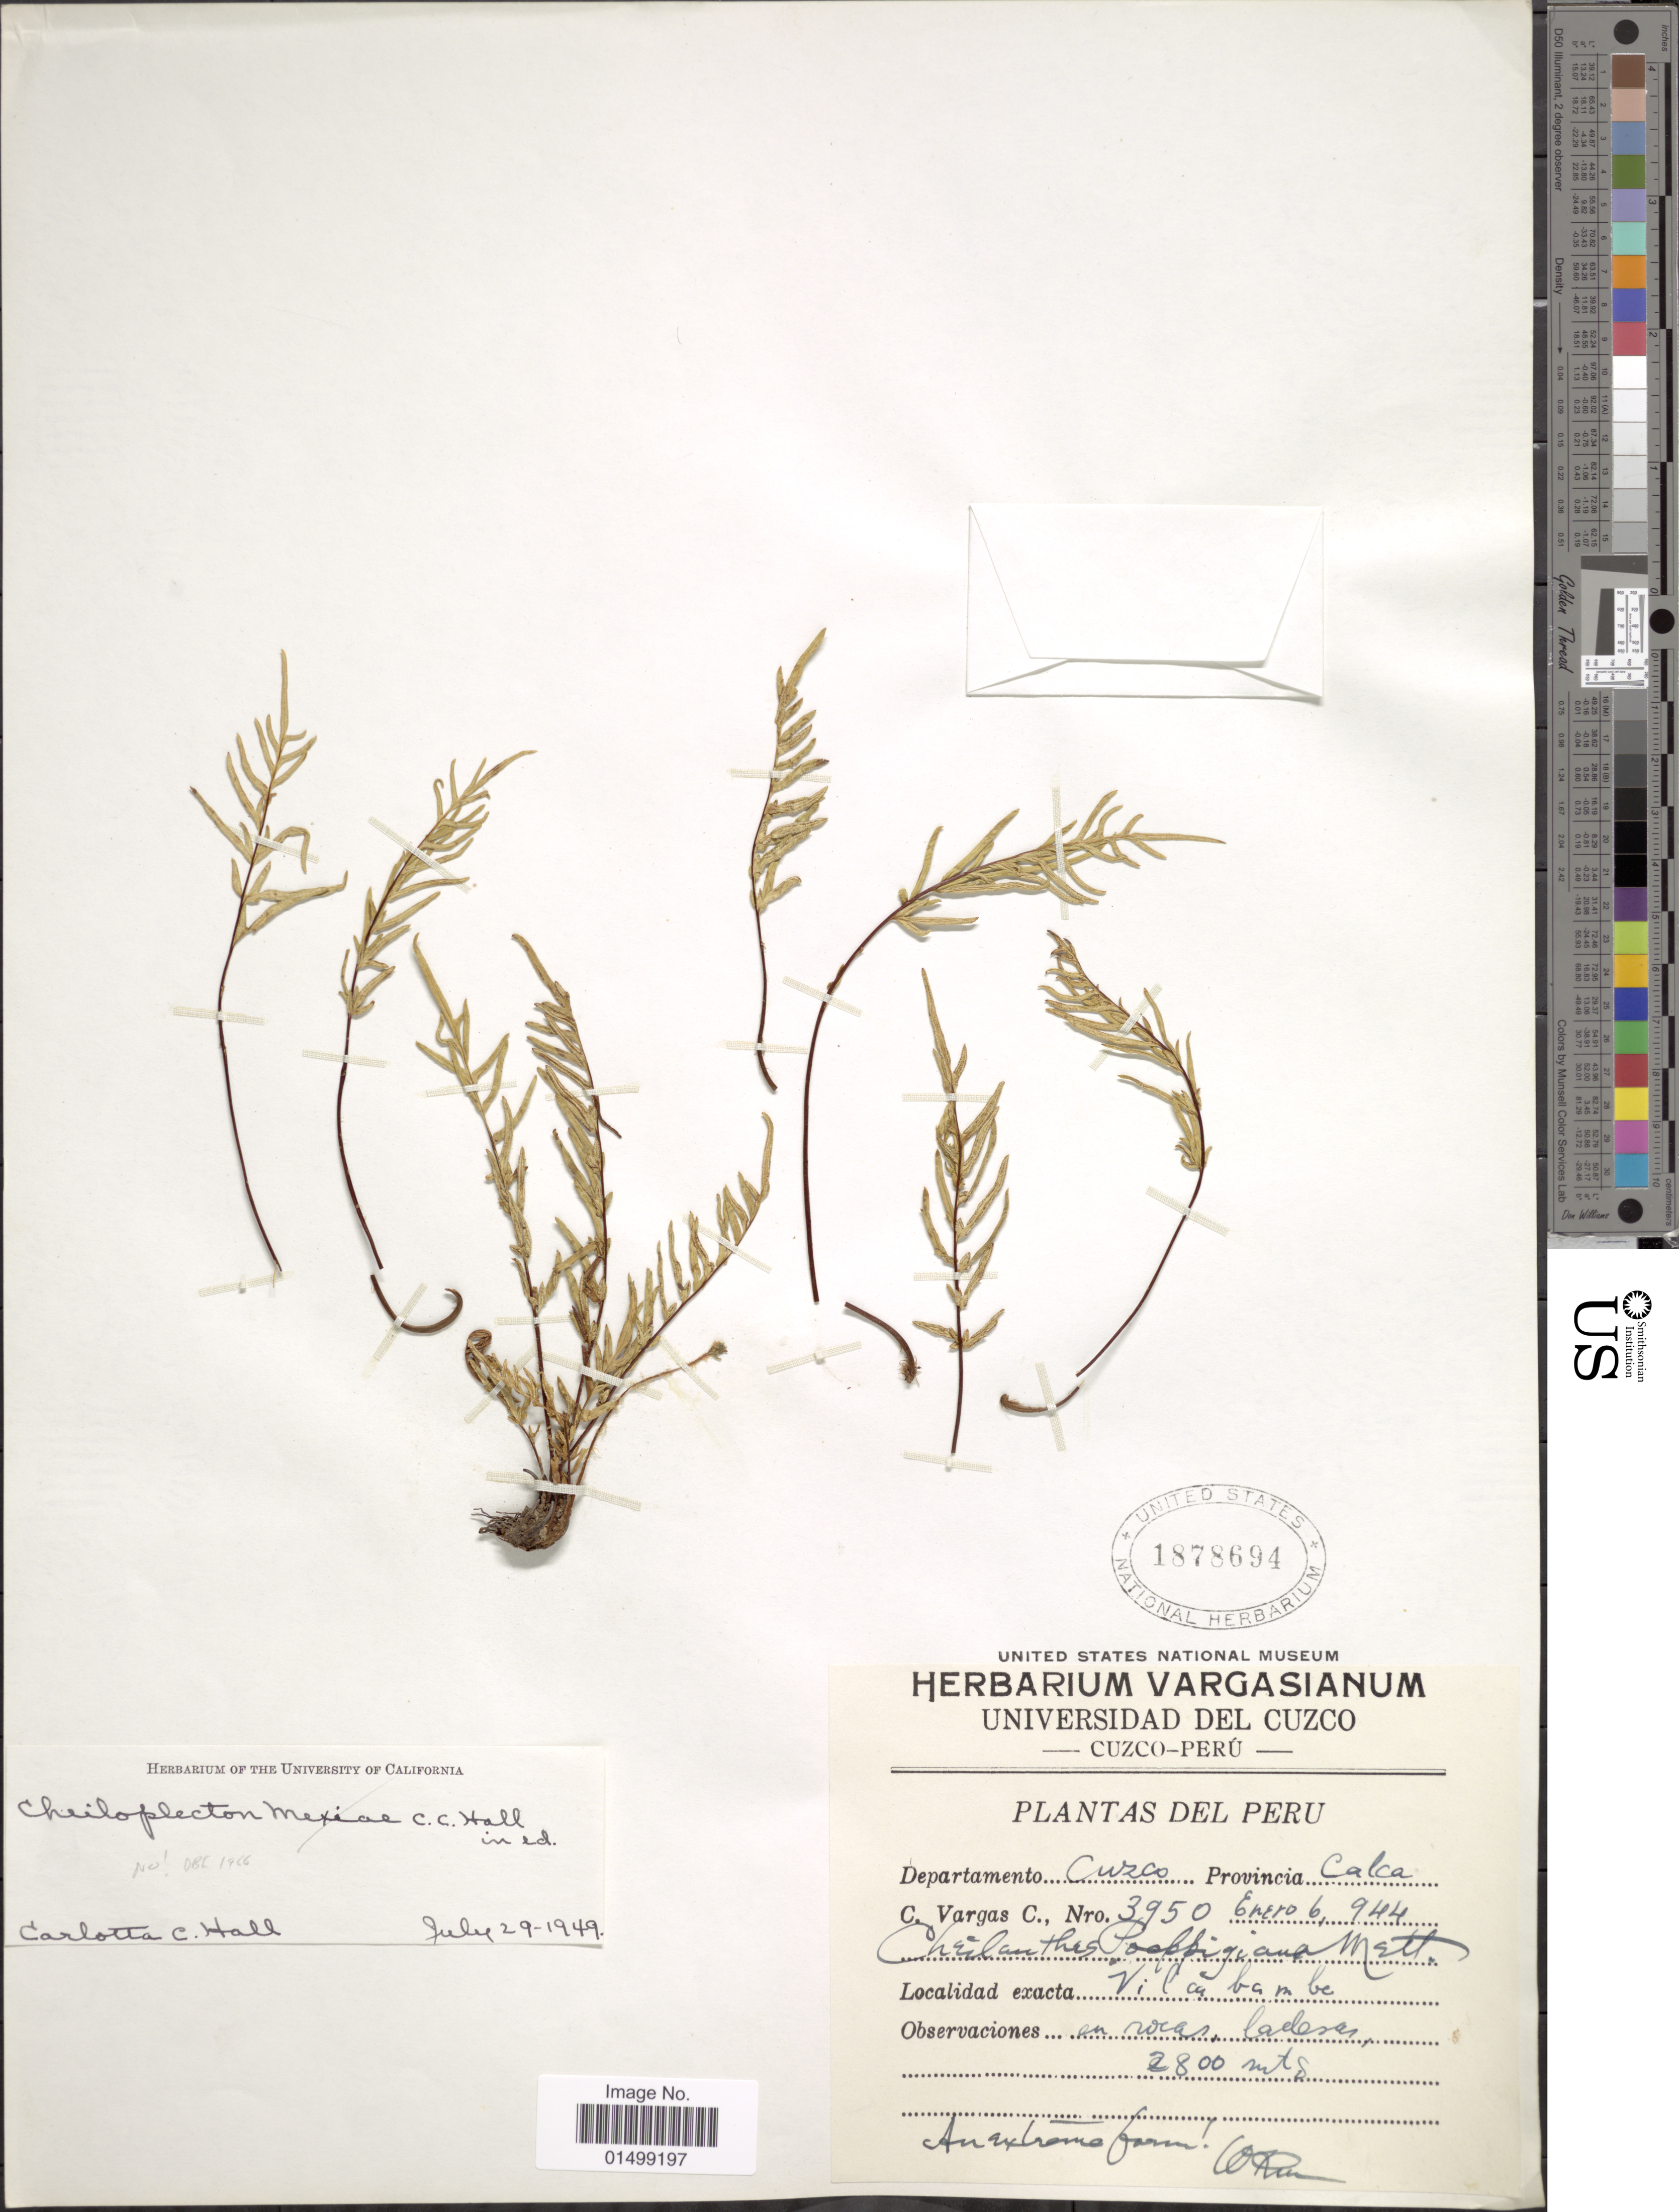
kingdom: Plantae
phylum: Tracheophyta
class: Polypodiopsida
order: Polypodiales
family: Pteridaceae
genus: Cheilanthes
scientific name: Cheilanthes poeppigiana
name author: Mett. ex Kuhn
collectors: C. Vargas Calderón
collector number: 3950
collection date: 1944-01-06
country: Peru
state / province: Cusco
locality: Povincia Calca, Vilcabamba.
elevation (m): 2800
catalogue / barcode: US 1878694